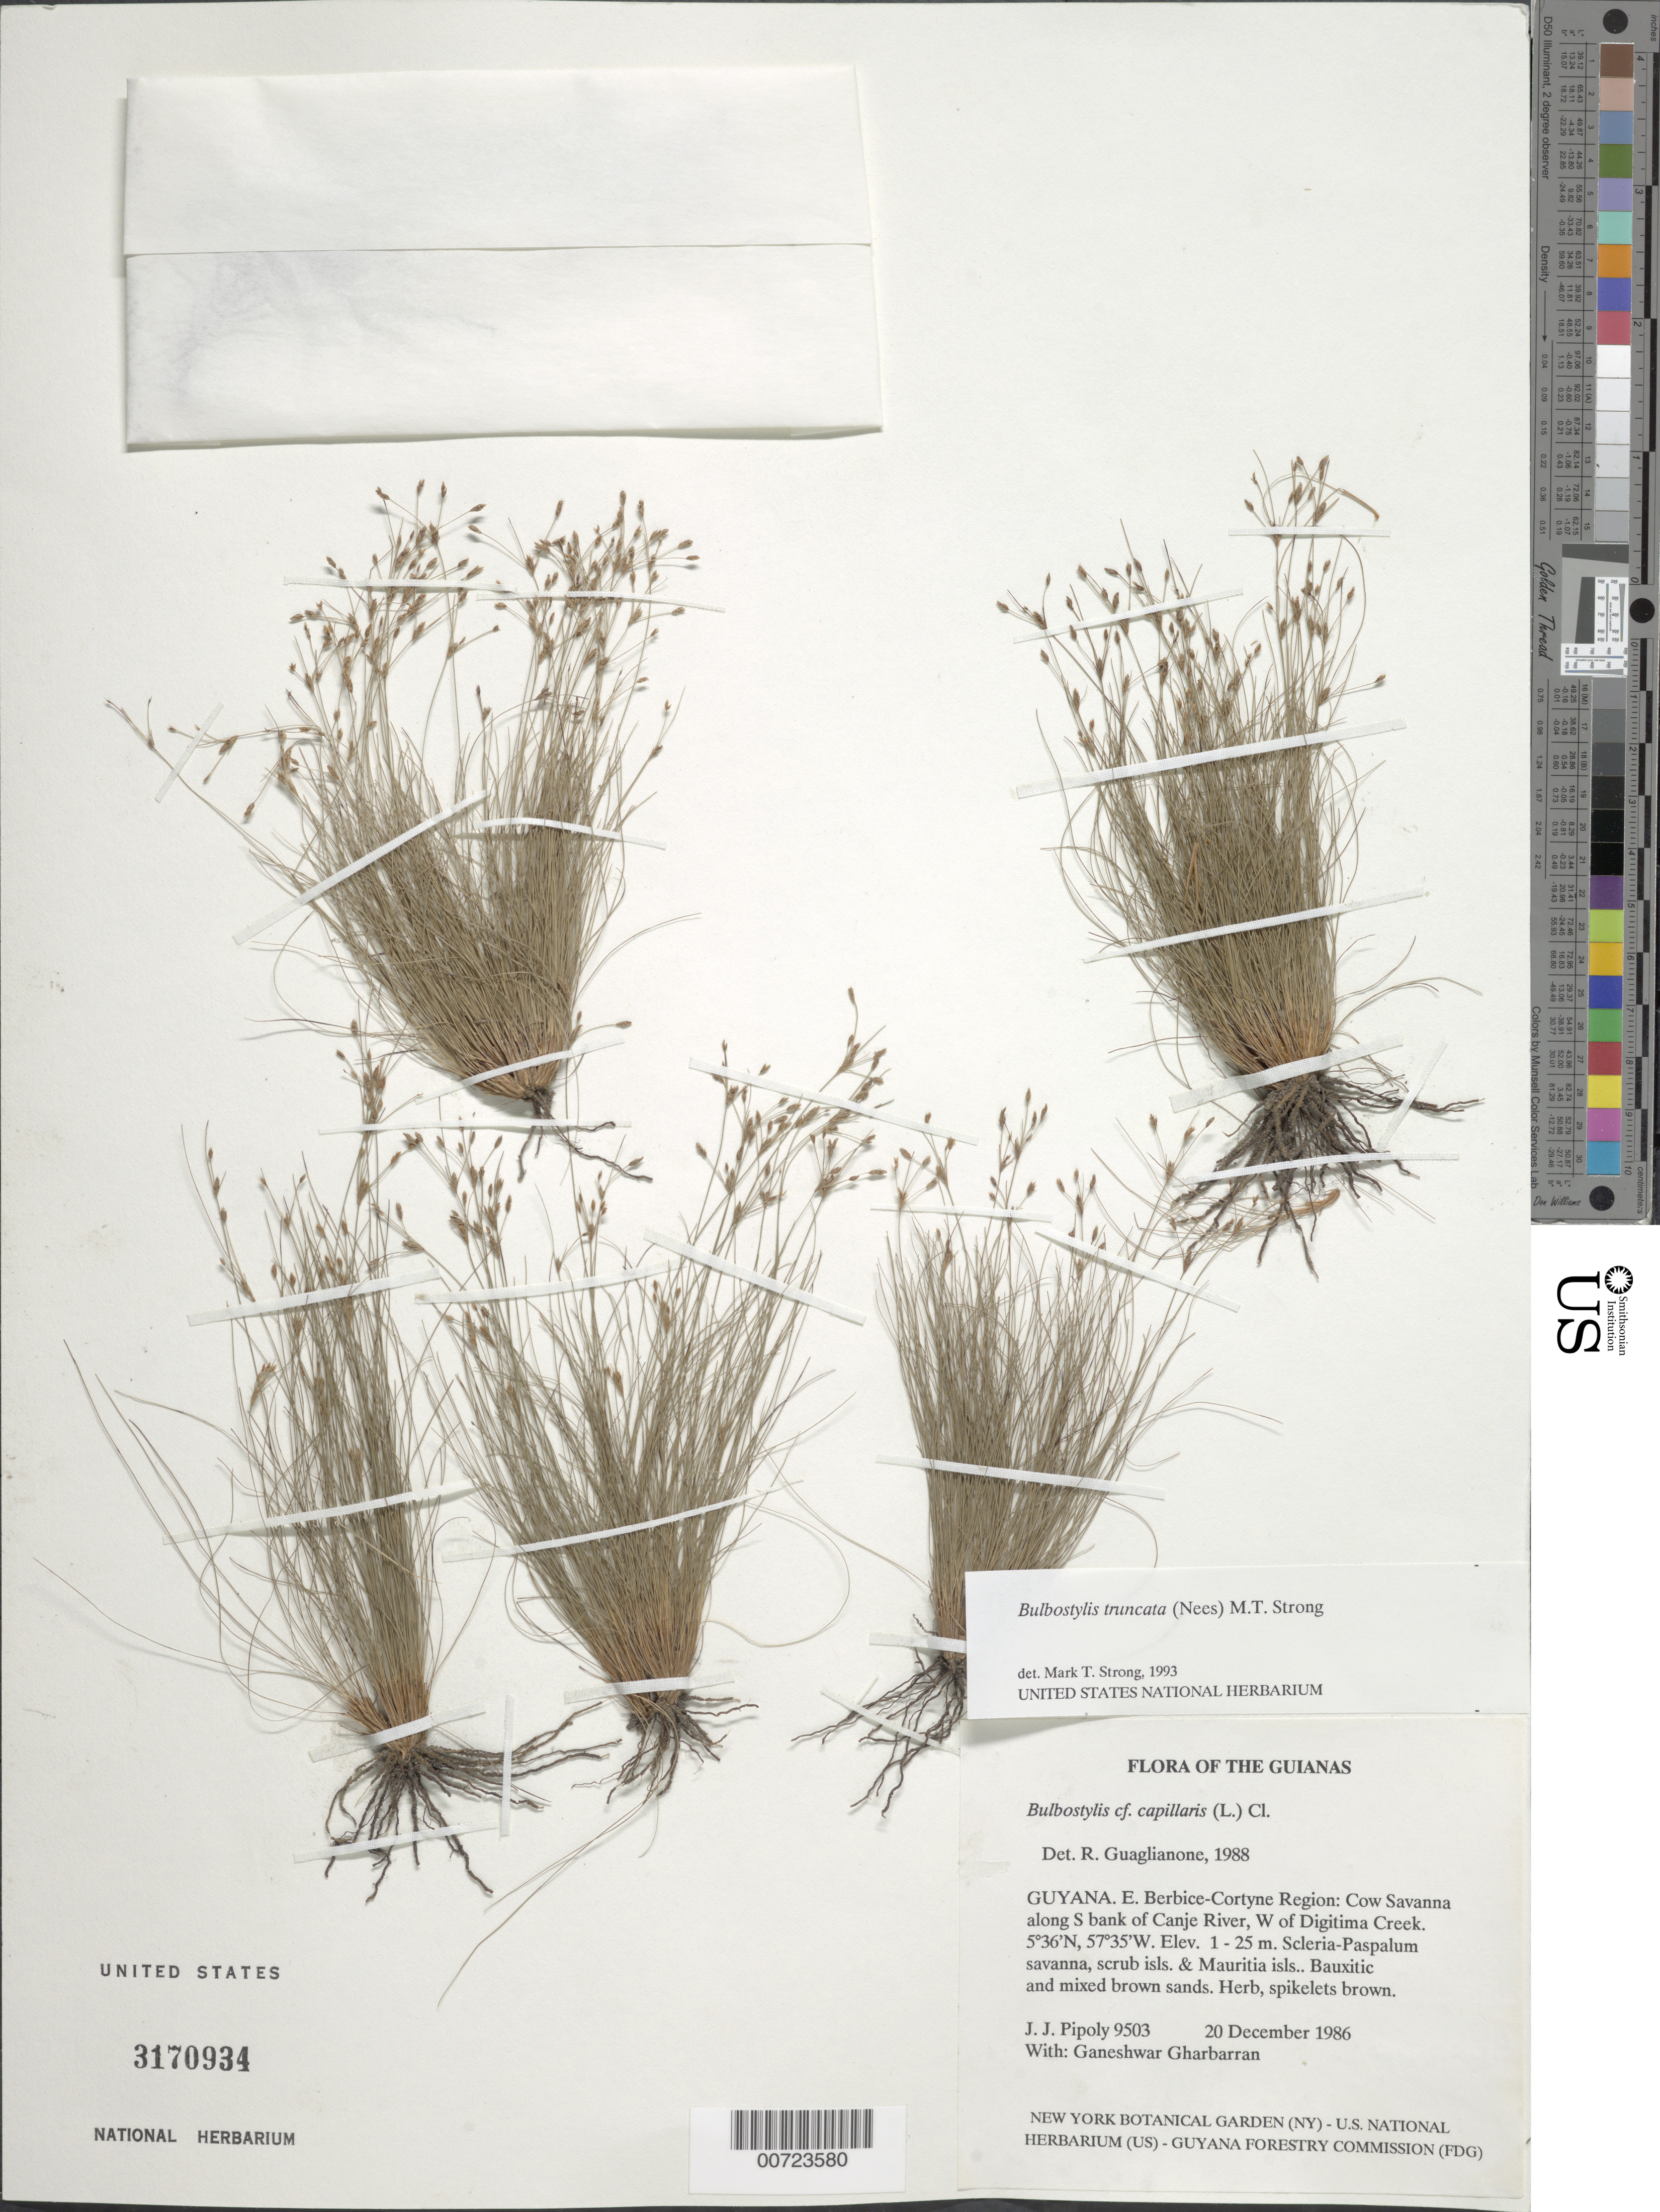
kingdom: Plantae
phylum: Tracheophyta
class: Liliopsida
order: Poales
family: Cyperaceae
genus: Bulbostylis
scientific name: Bulbostylis truncata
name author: (Nees) M.T. Strong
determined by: Strong, M. T., (US), Smithsonian Institution - National Museum of Natural History (UNITED STATES)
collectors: J. J. Pipoly & G. Gharbarran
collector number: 9503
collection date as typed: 20 December 1986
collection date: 1986-12-20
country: Guyana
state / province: E. Berbice-Corentyne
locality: Cow savanna, along S bank of Canje River, W of Digitima Creek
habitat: Scleria-Paspalum savanna, scrub isls. & Mauritia isls. Bauxitic and mixed brown sands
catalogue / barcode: US 3170934